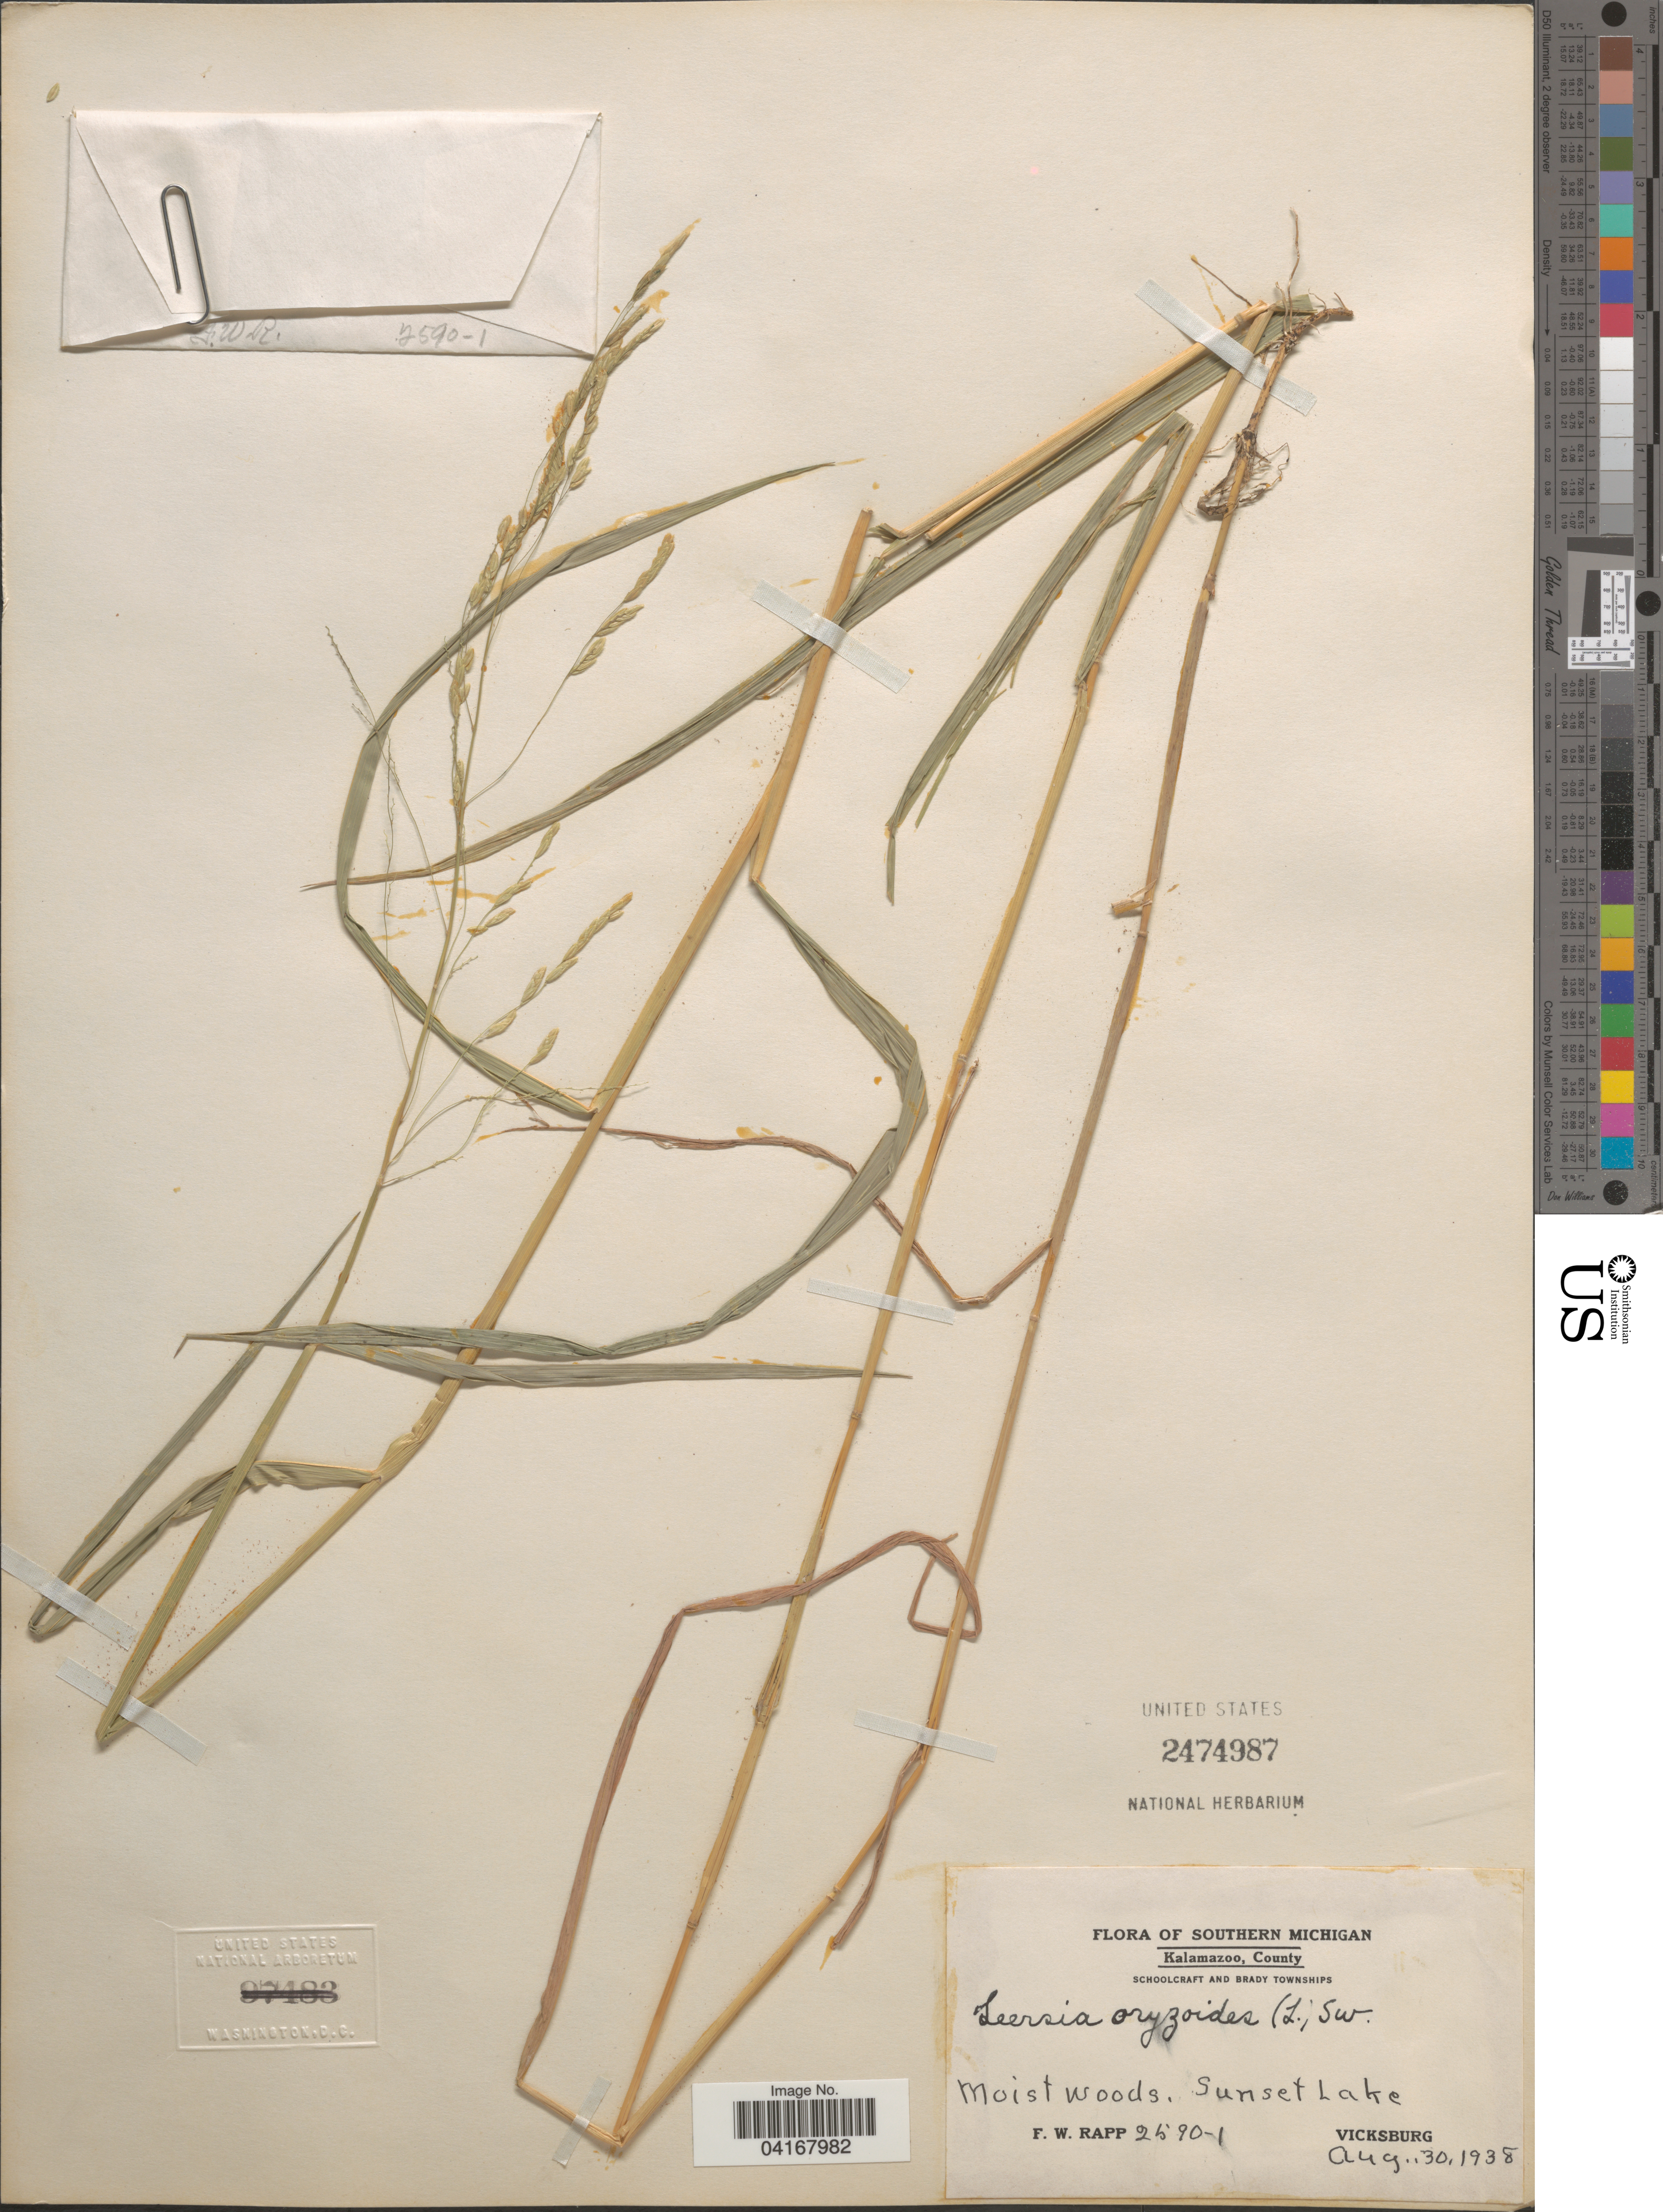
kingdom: Plantae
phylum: Tracheophyta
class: Liliopsida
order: Poales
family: Poaceae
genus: Leersia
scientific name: Leersia oryzoides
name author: (L.) Sw.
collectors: F. Rapp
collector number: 2590-1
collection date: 1938-08-30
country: United States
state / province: Michigan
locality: Southern Michigan. Kalamazoo, County. Sunset Lake. Vicksburg.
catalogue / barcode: US 2474987